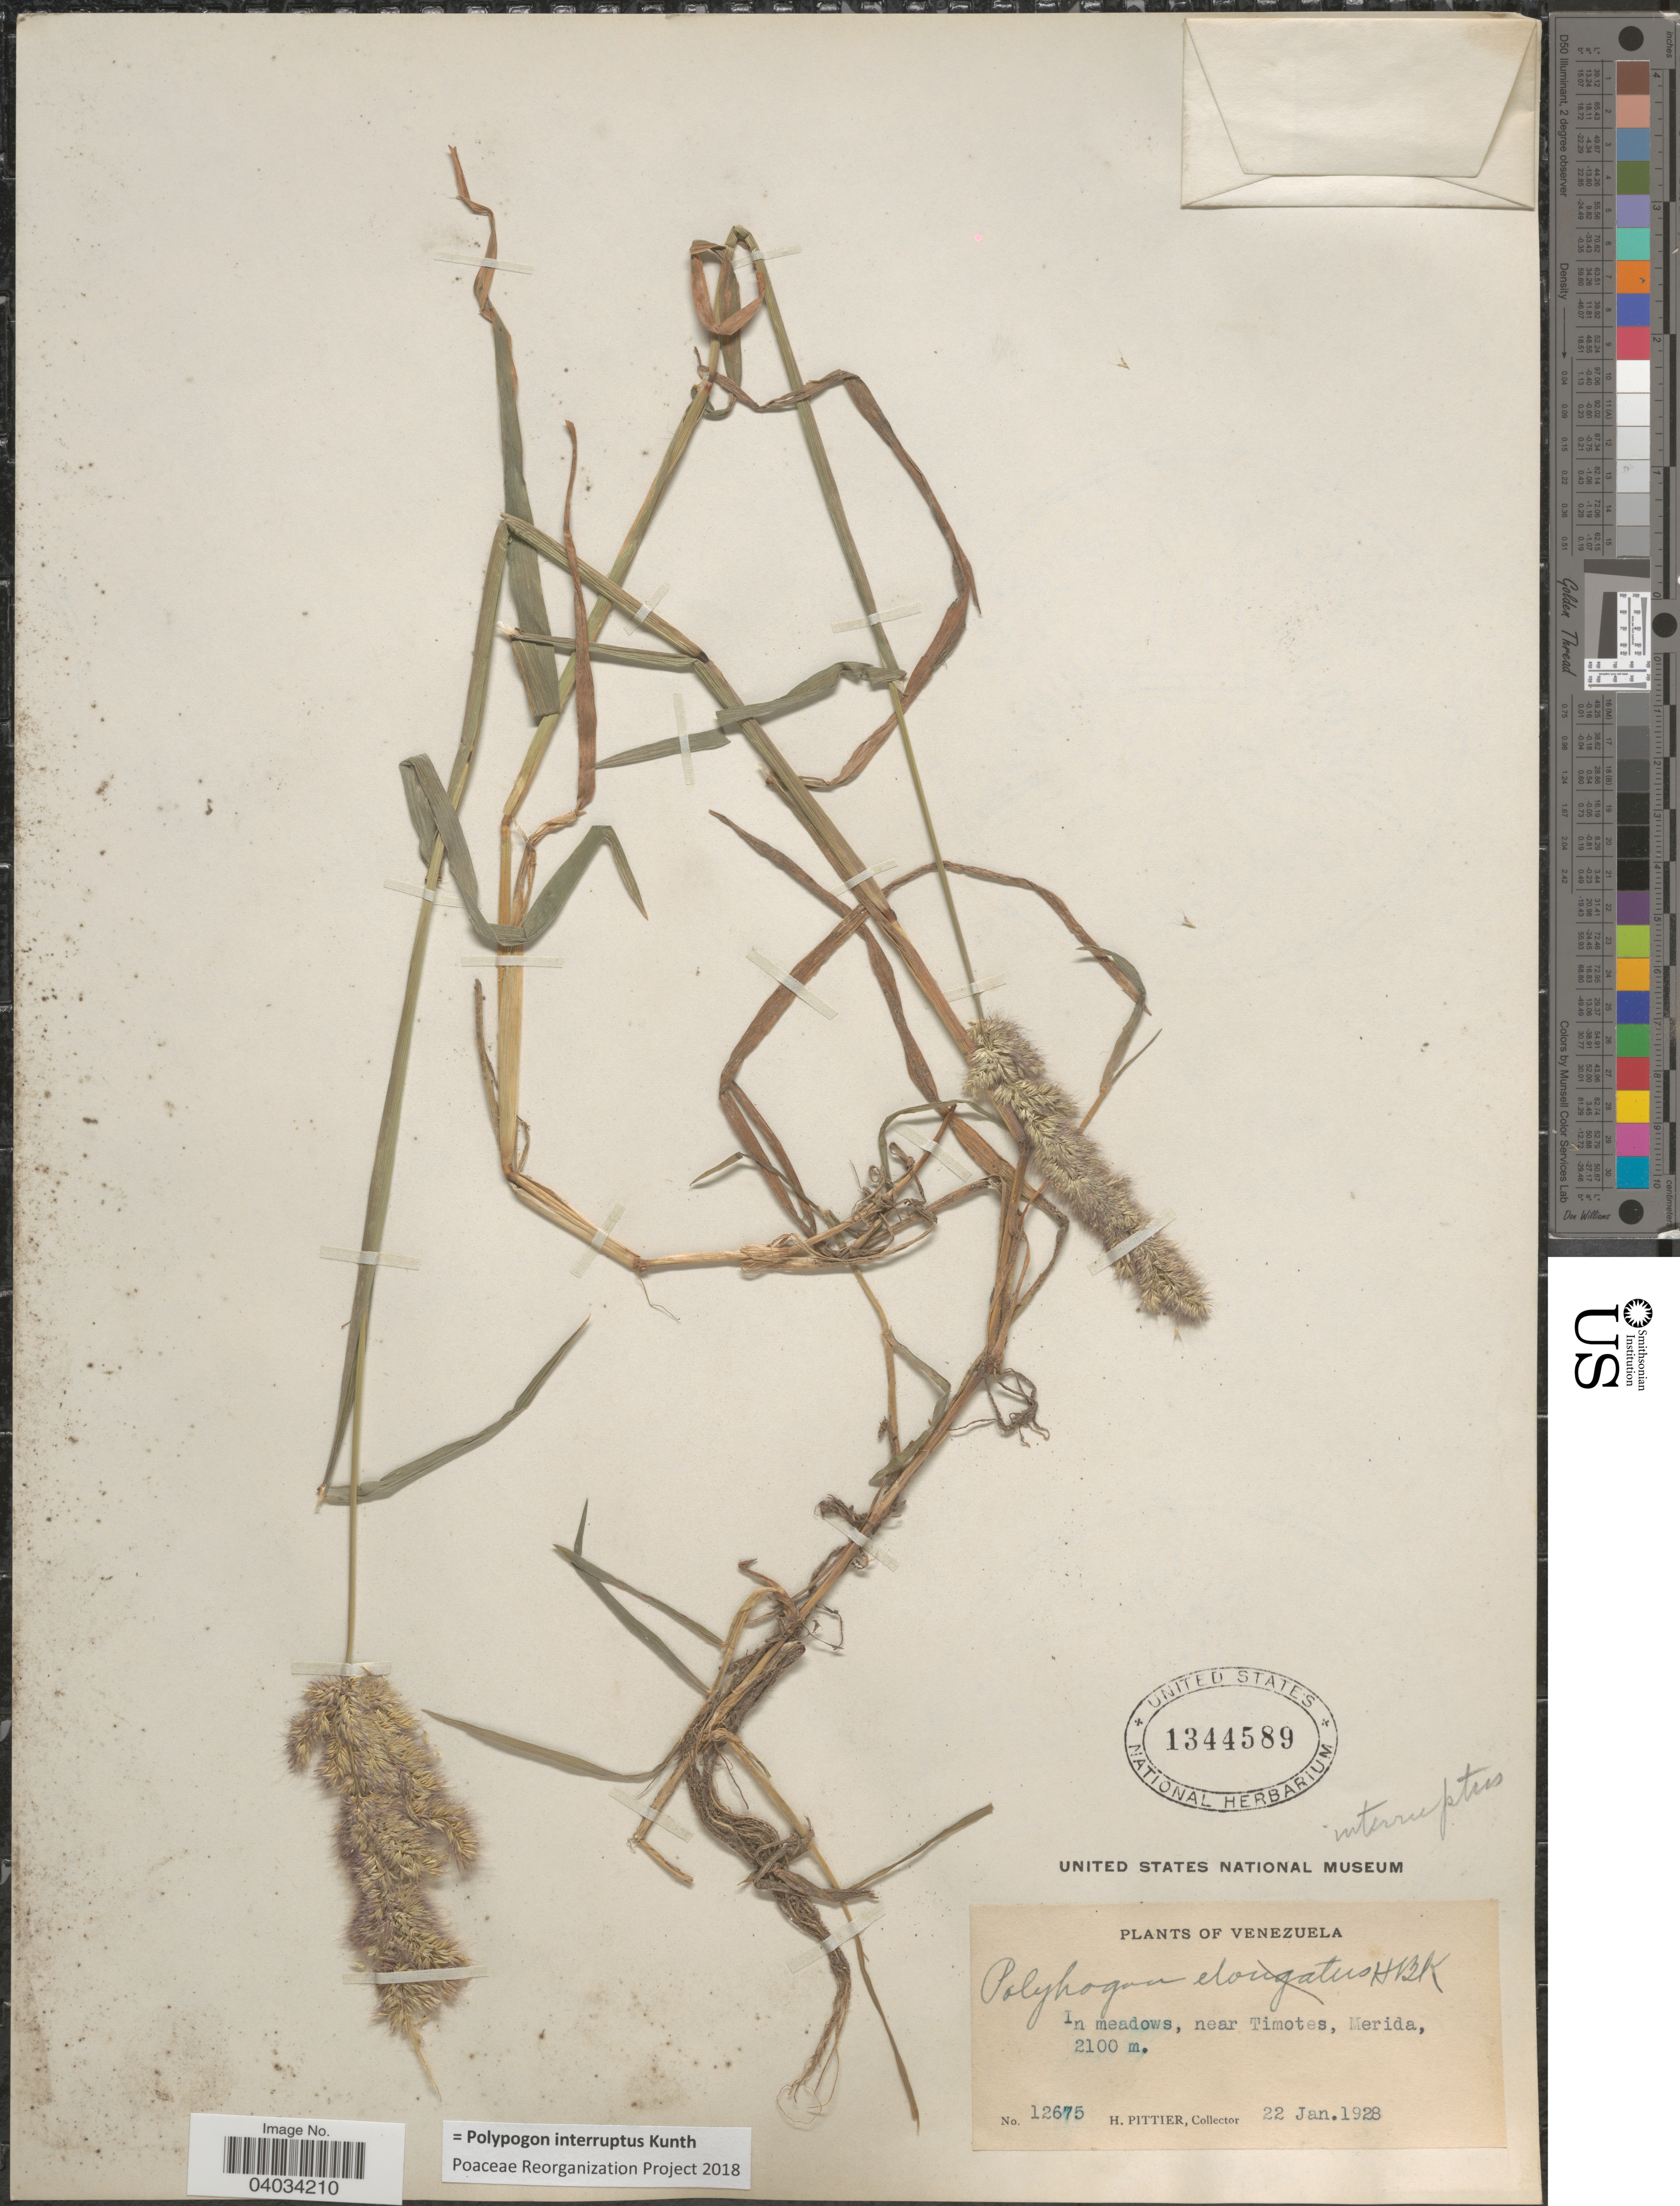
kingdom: Plantae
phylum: Tracheophyta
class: Liliopsida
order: Poales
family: Poaceae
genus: Polypogon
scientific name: Polypogon interruptus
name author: Kunth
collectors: H. F. Pittier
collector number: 12675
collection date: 1928-01-22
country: Venezuela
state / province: Merida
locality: In meadows, near Timotes.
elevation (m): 2100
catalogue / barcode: US 1344589